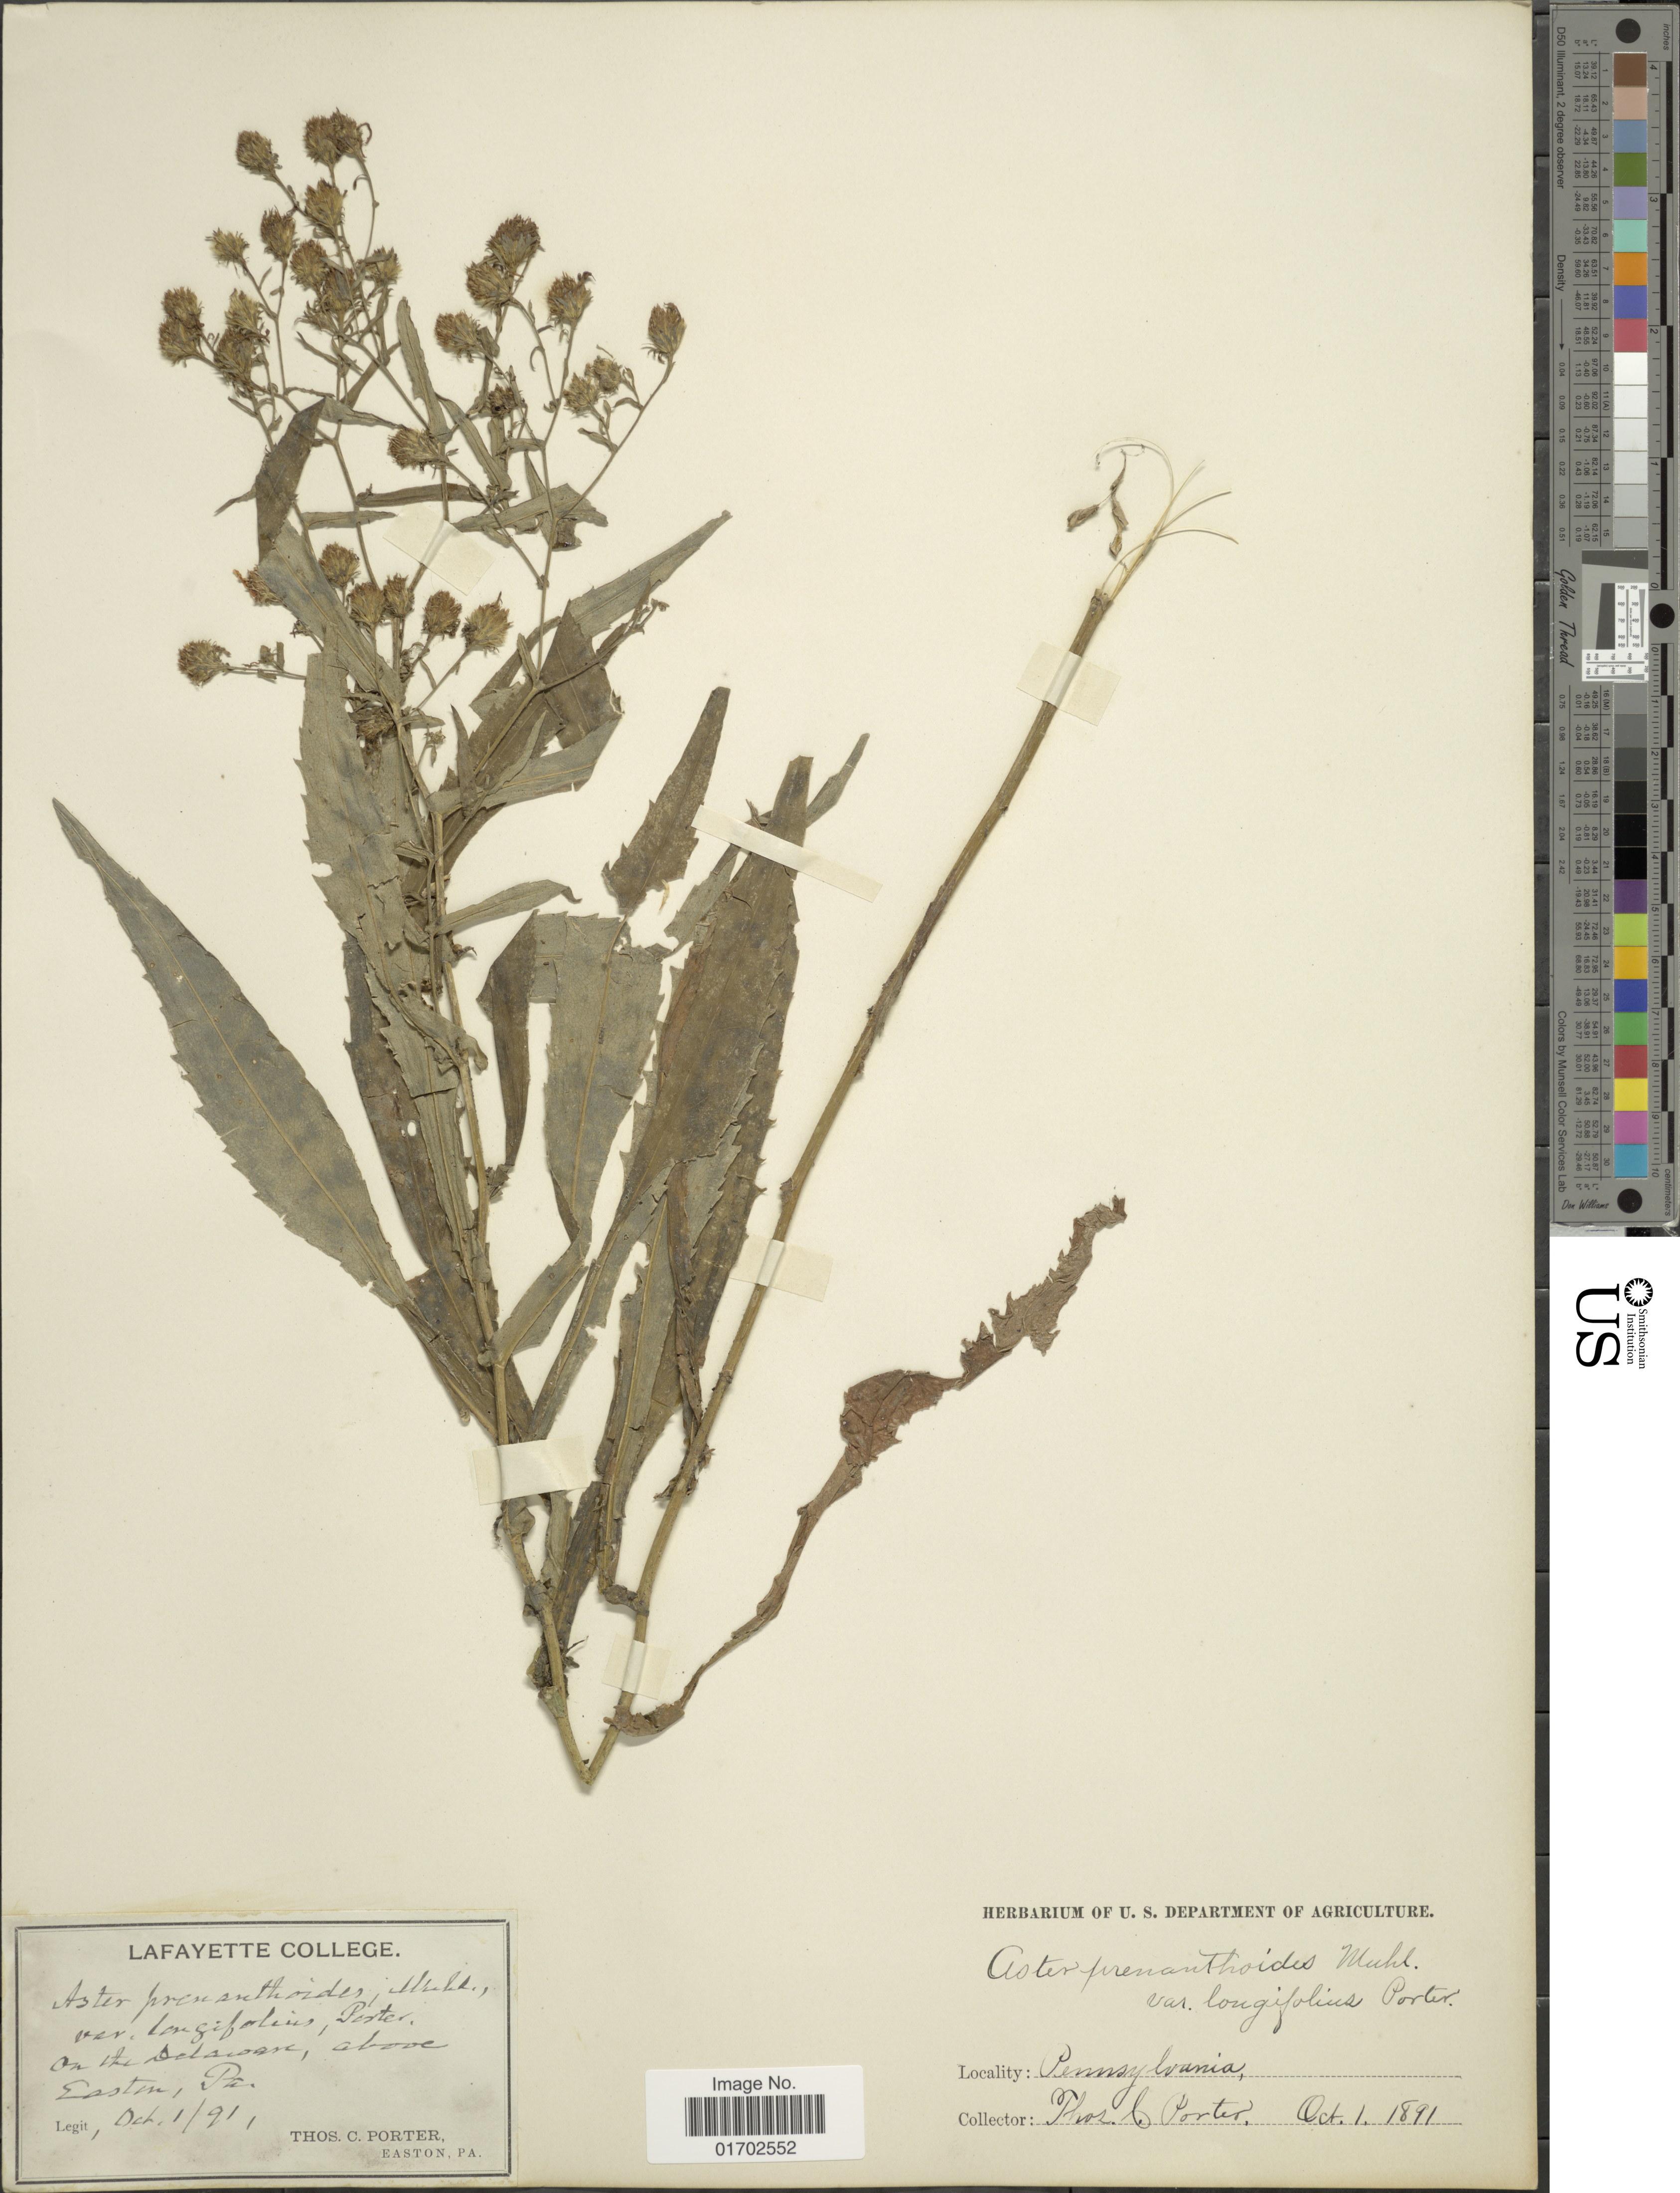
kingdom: Plantae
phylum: Tracheophyta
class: Magnoliopsida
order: Asterales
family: Asteraceae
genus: Symphyotrichum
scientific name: Symphyotrichum prenanthoides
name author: (Muhl. ex Willd.) G.L. Nesom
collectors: T. C. Porter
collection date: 1891-10-01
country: United States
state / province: Pennsylvania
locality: On the Delawar, above Easton